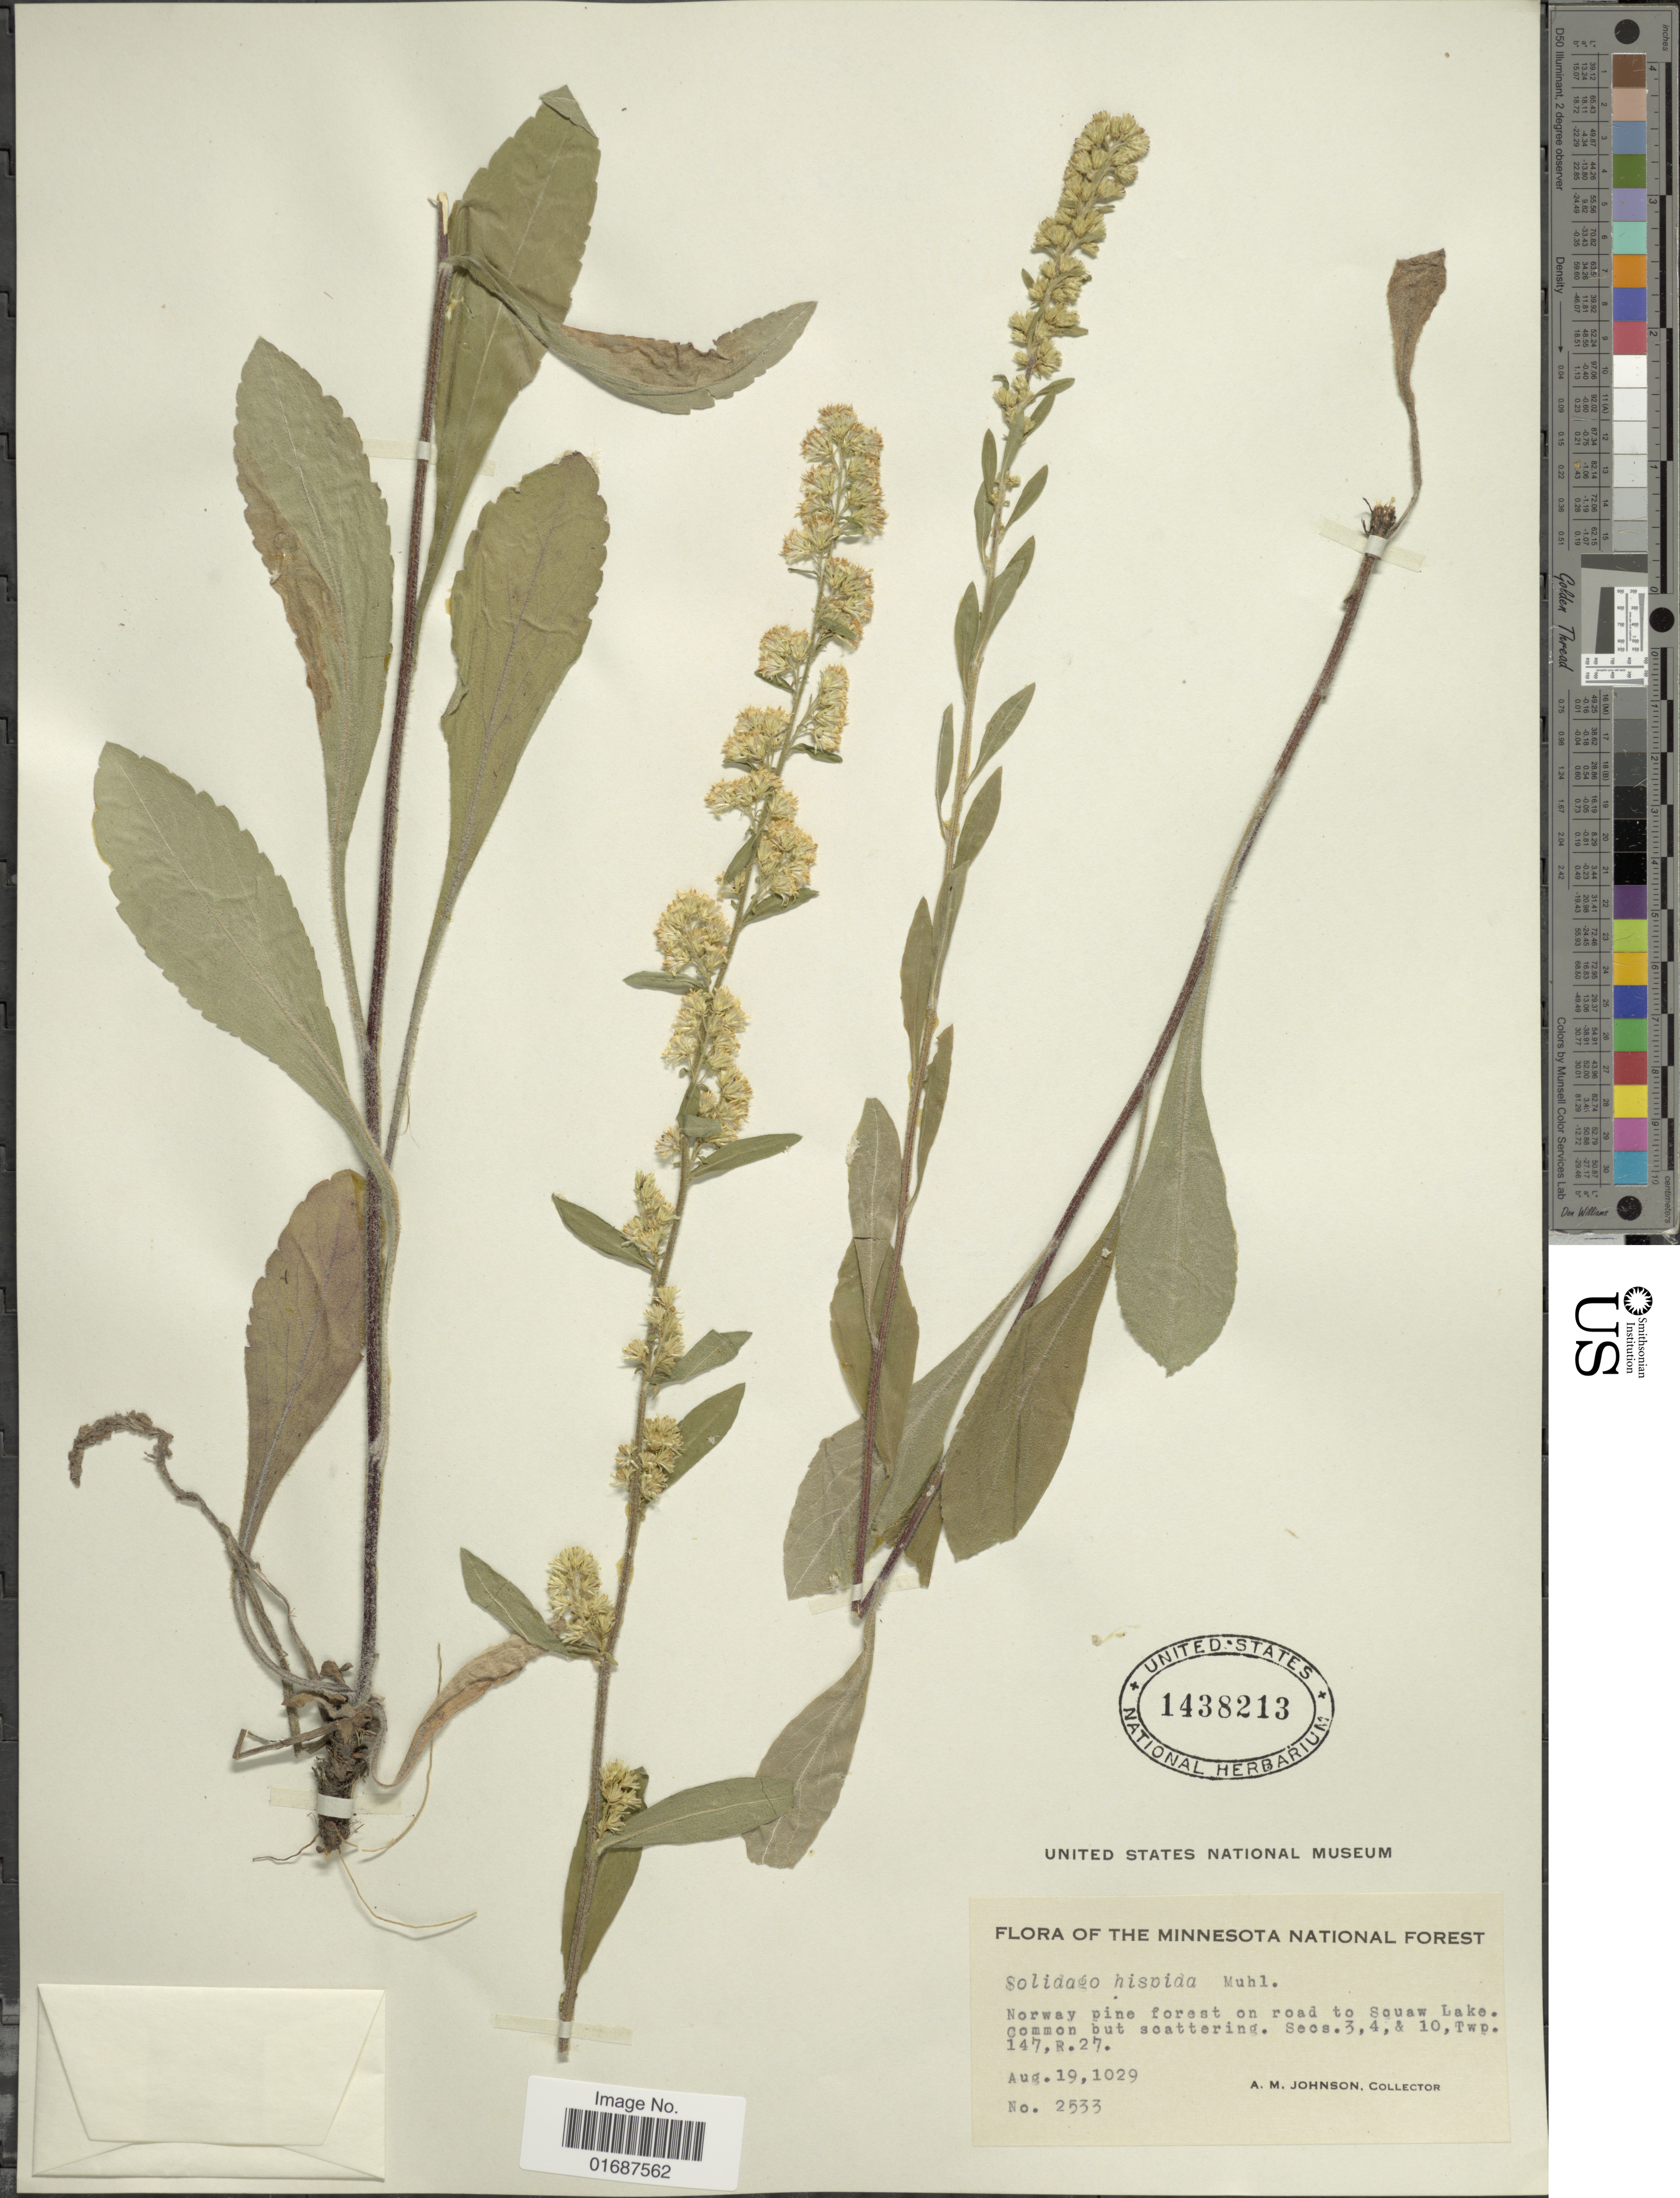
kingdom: Plantae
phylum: Tracheophyta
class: Magnoliopsida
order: Asterales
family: Asteraceae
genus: Solidago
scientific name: Solidago hispida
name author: Muhl. ex Willd.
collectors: A. M. Johnson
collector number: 2533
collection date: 1929-08-19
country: United States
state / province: Minnesota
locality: Minnesota National Forest. Norway pine forest on road to Souaw Lake. Secs. 3, 4, & 10, Twp. 147, R. 27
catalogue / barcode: US 1438213